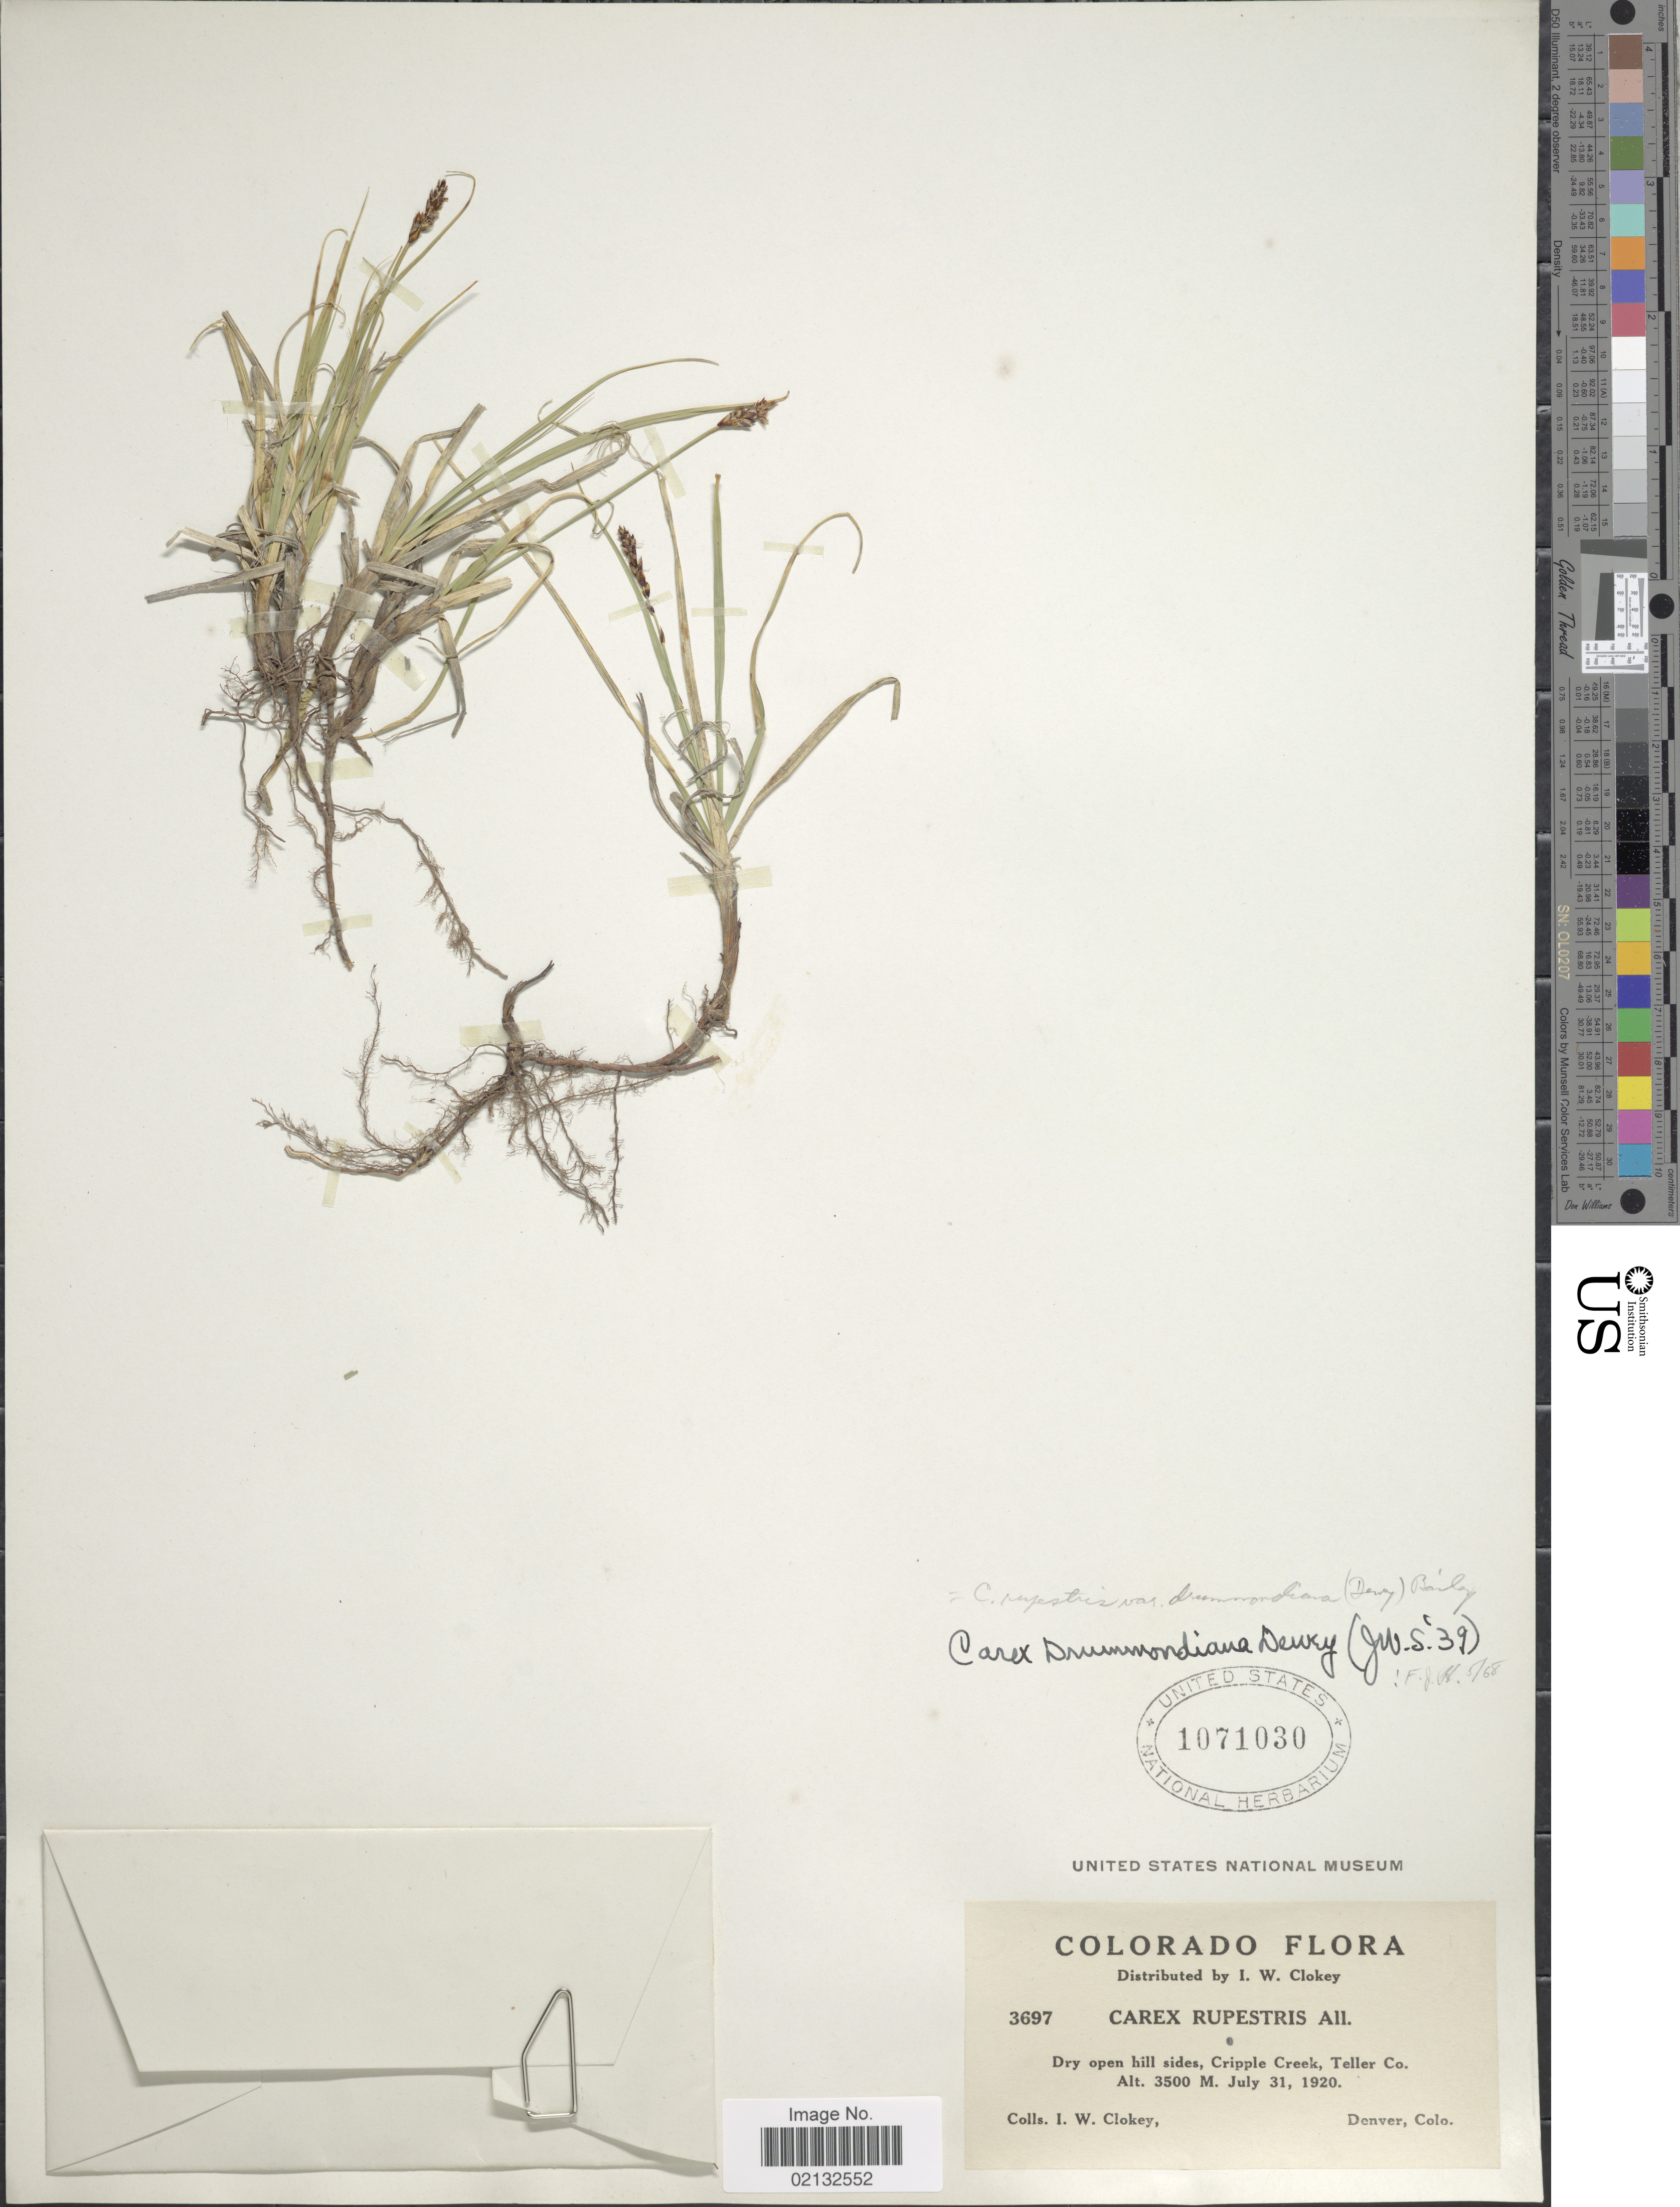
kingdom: Plantae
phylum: Tracheophyta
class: Liliopsida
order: Poales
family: Cyperaceae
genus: Carex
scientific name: Carex rupestris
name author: All.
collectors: I. W. Clokey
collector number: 3697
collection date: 1920-07-31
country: United States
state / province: Colorado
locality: Cripple Creek, Teller Co.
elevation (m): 3500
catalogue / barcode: US 1071030